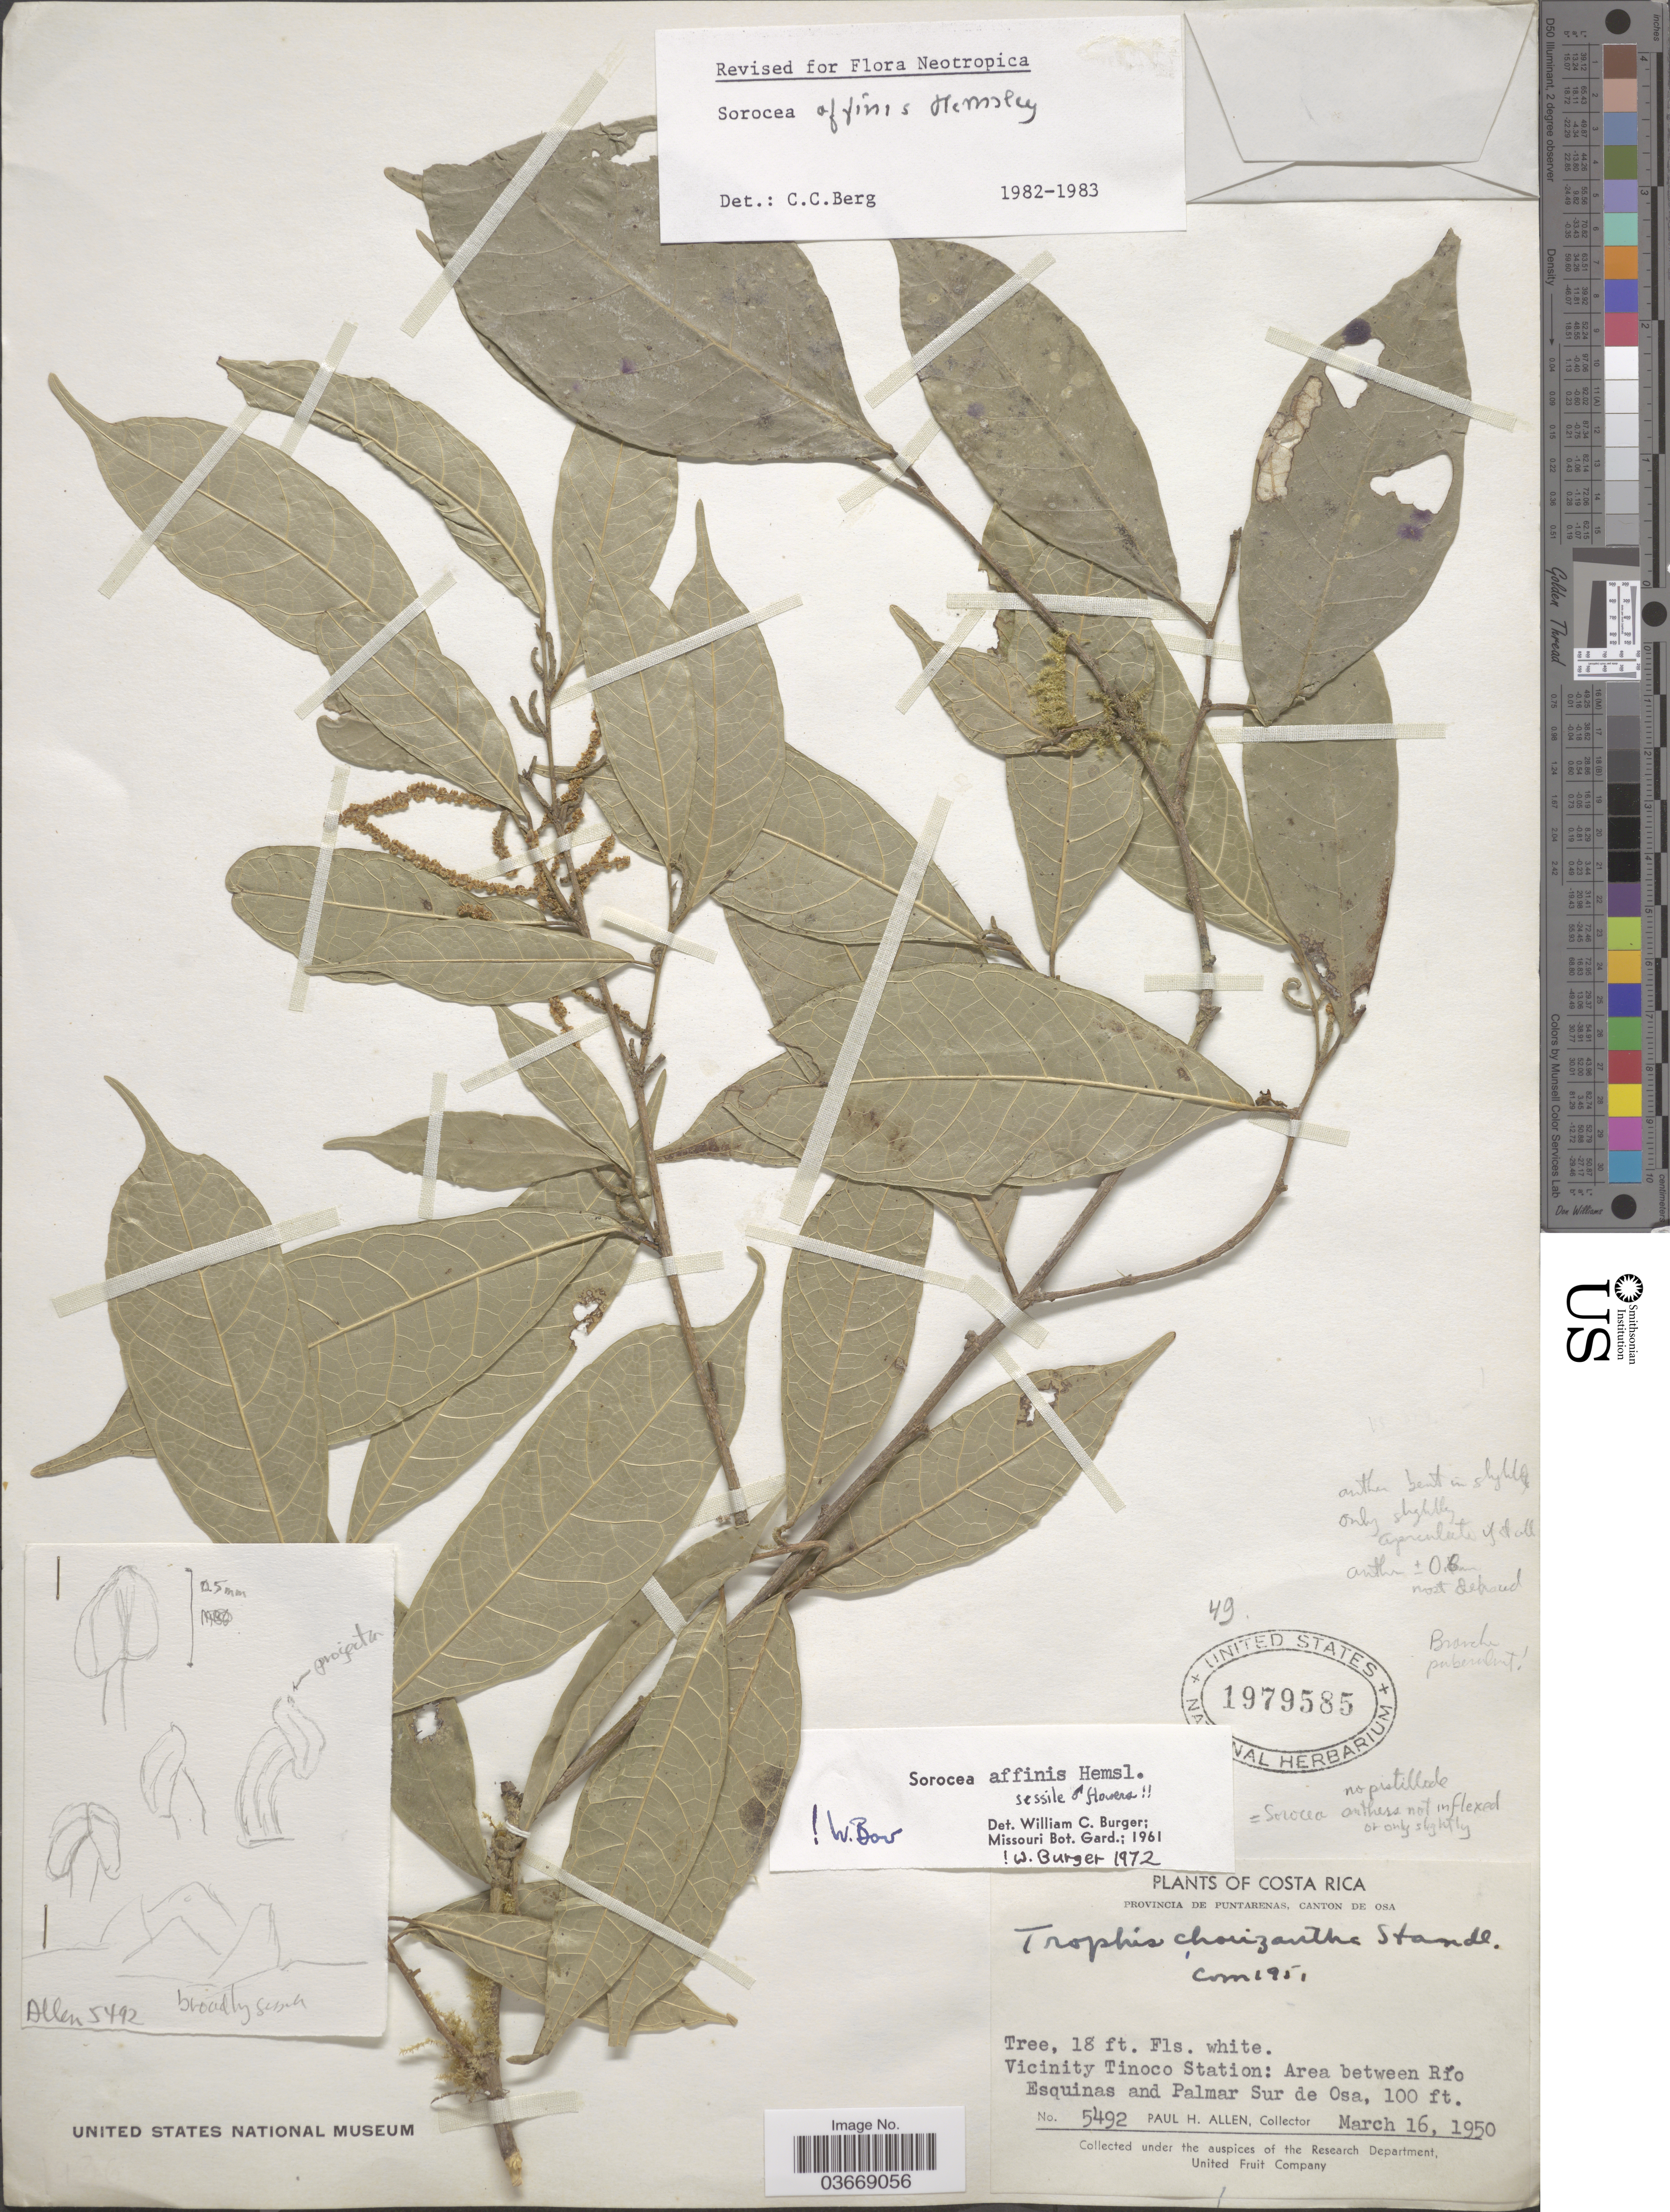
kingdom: Plantae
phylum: Tracheophyta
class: Magnoliopsida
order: Rosales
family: Moraceae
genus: Sorocea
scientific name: Sorocea affinis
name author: Hemsl.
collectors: P. H. Allen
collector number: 5492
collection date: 1950-03-16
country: Costa Rica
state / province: Puntarenas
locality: Canton de Osa. Vicinity Tinoco Station; Area between Río Esquinas and Palmar Sur de Osa.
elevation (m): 30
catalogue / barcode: US 1979585